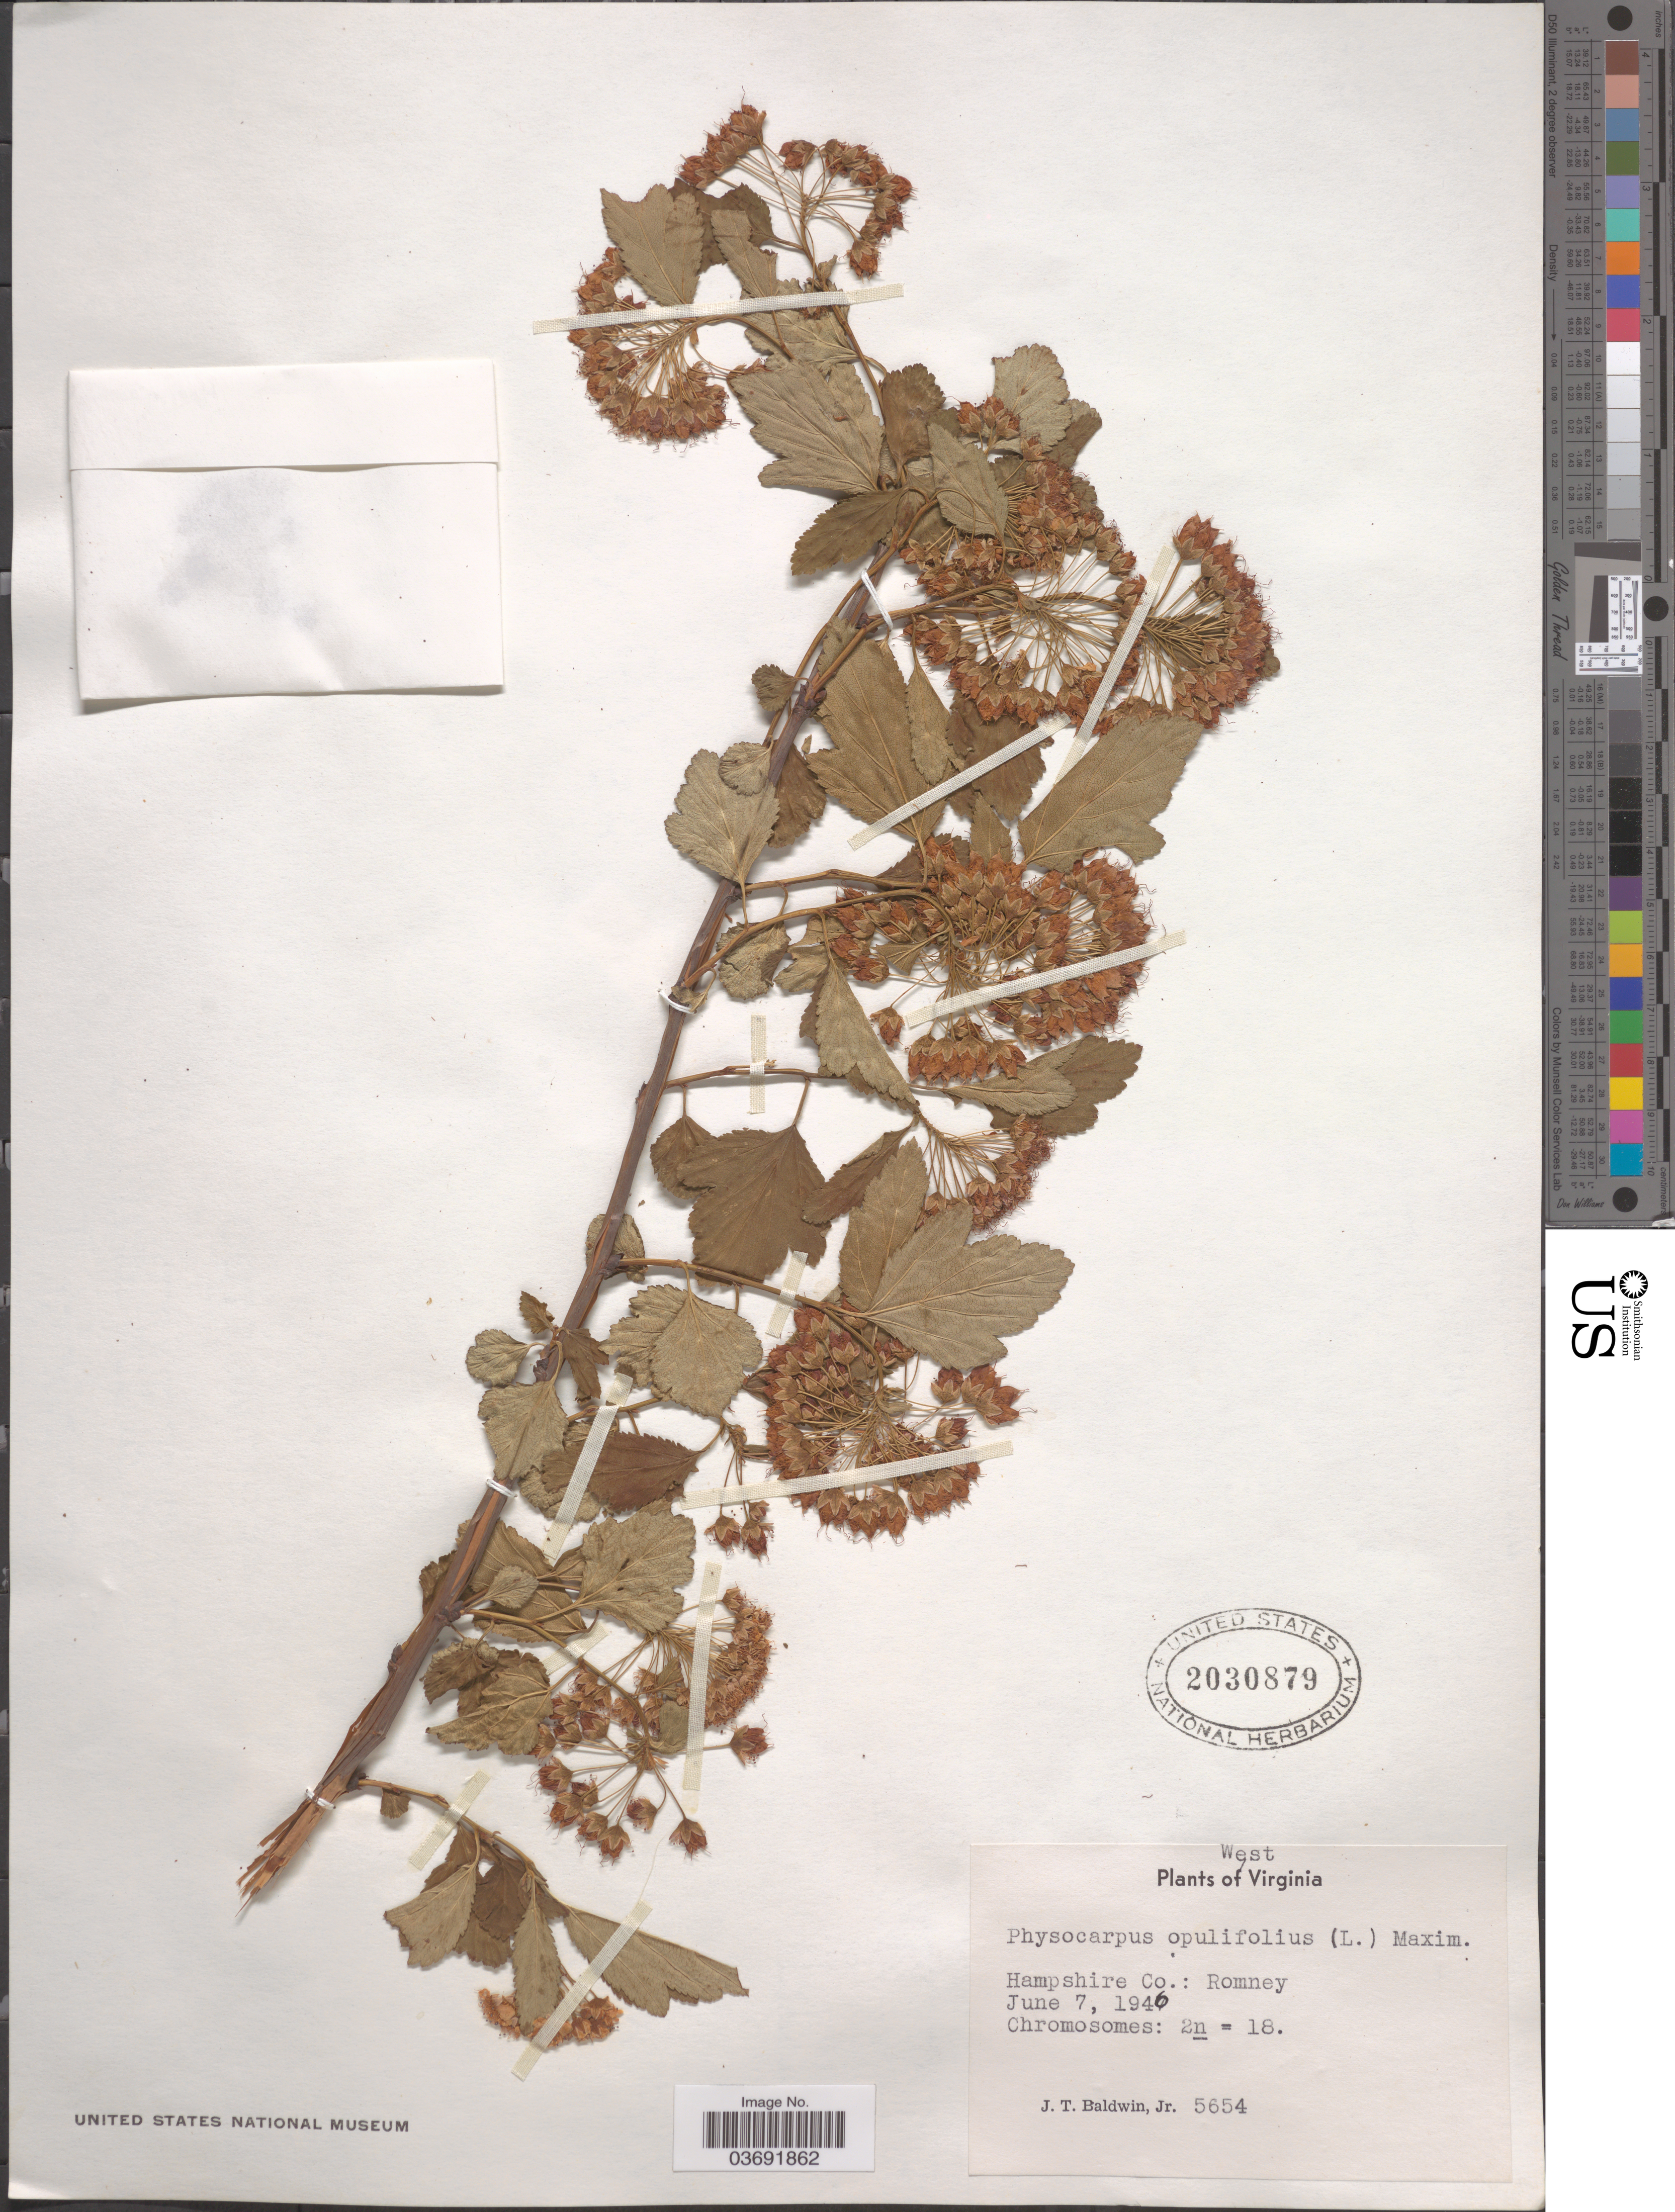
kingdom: Plantae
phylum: Tracheophyta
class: Magnoliopsida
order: Rosales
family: Rosaceae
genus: Physocarpus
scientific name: Physocarpus opulifolius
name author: (L.) Maxim.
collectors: J. T. Baldwin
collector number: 5654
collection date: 1946-06-07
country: United States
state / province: West Virginia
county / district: Hampshire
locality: Hampshire Co.: Romney.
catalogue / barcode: US 2030879